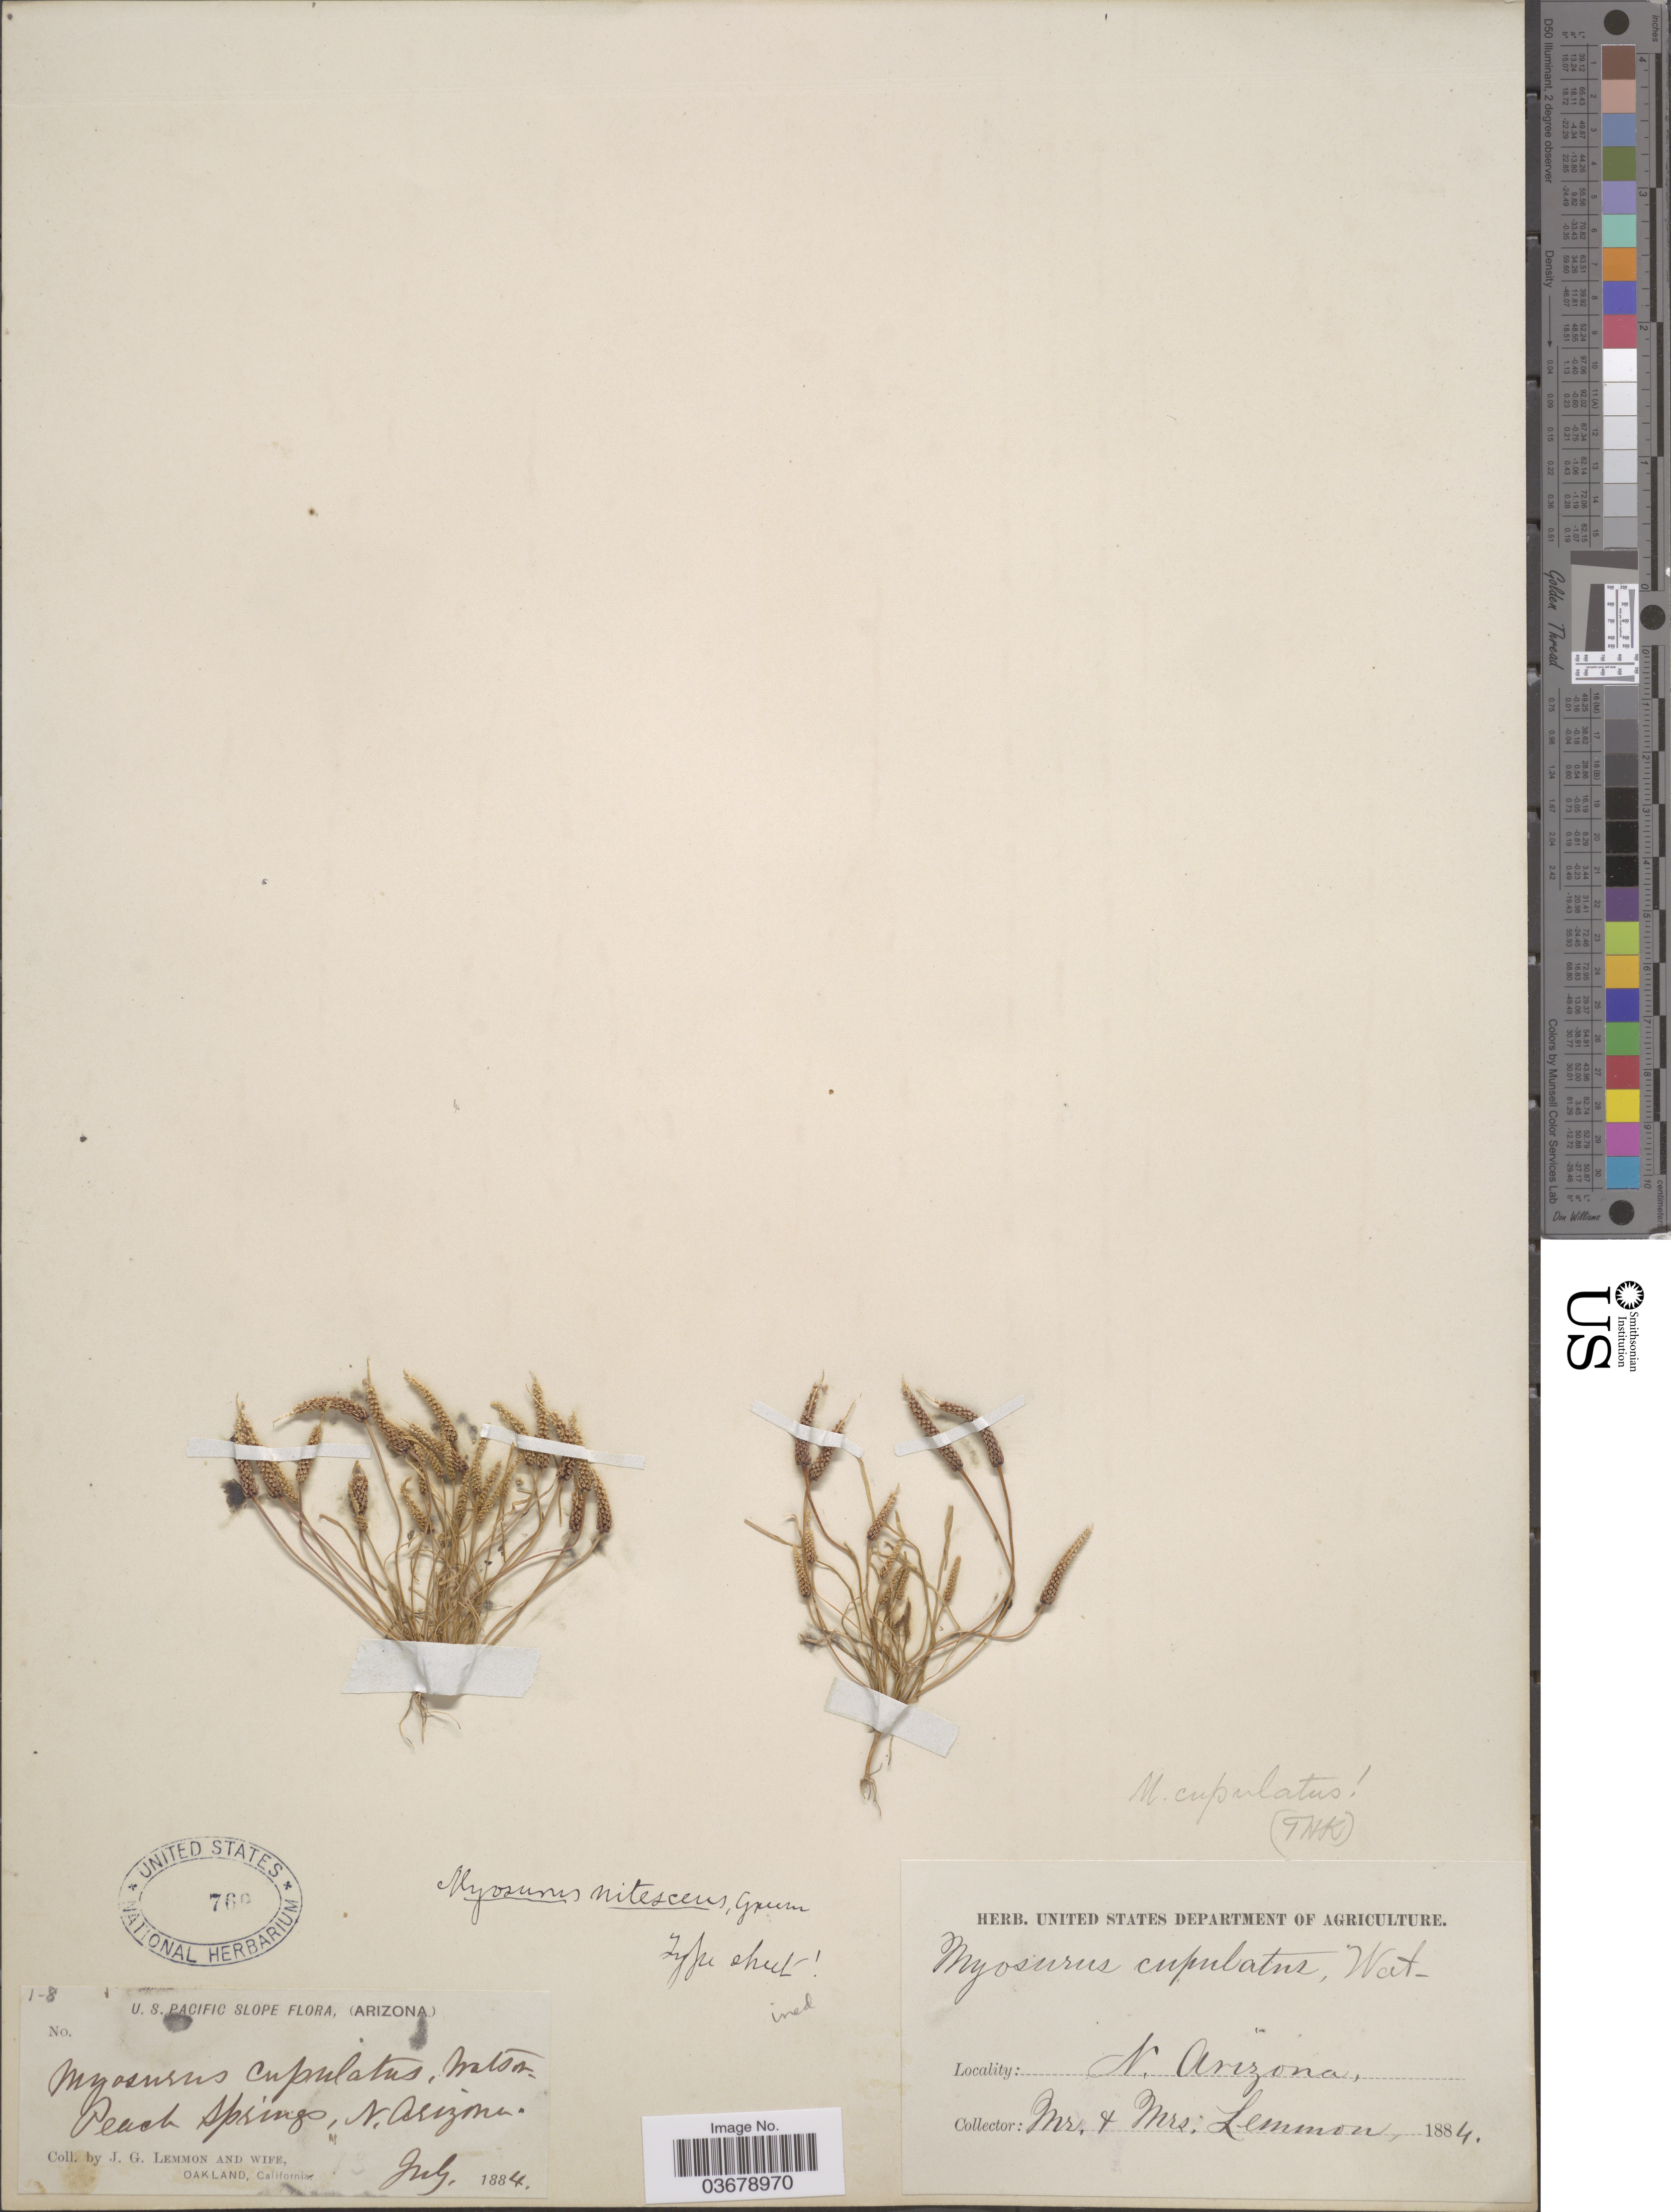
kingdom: Plantae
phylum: Tracheophyta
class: Magnoliopsida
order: Ranunculales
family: Ranunculaceae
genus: Myosurus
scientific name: Myosurus cupulatus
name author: S. Watson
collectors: J. Lemmon & Mrs. J. G. Lemmon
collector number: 1-8?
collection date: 1884-07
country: United States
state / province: Arizona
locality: U.S. Pacific Slope, Peach Springs, N. Arizona.